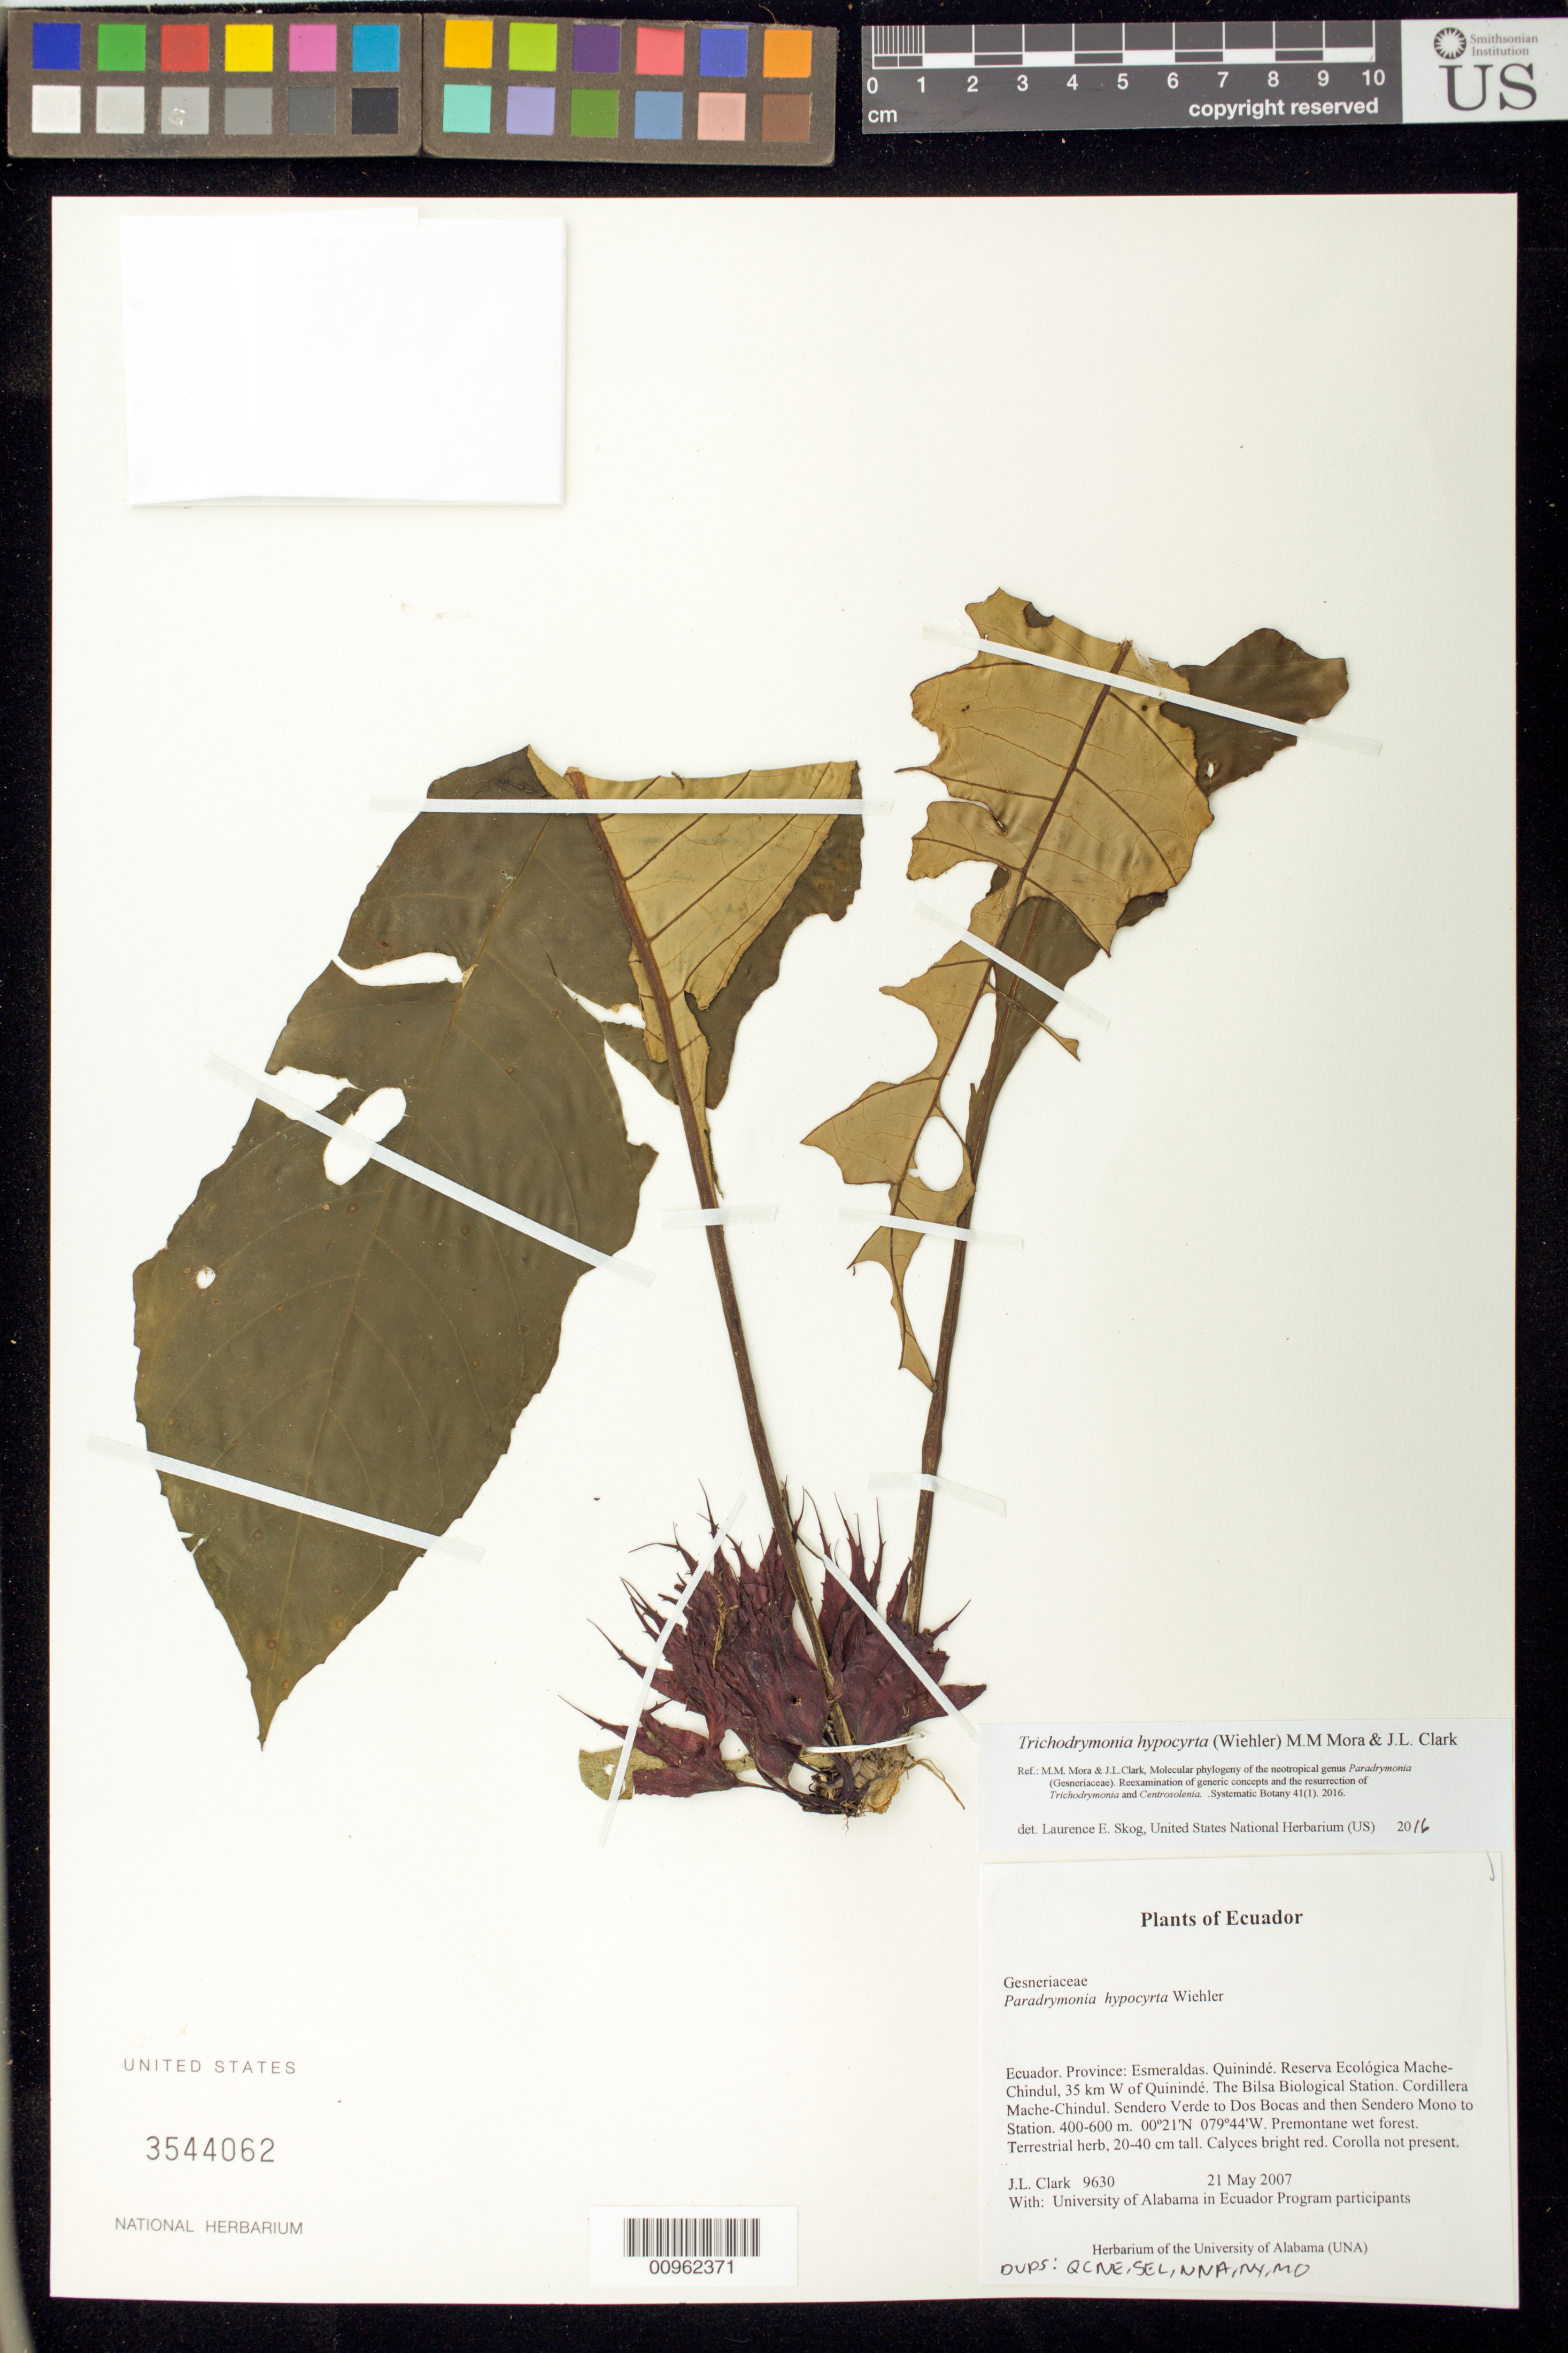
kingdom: Plantae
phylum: Tracheophyta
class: Magnoliopsida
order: Lamiales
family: Gesneriaceae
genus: Trichodrymonia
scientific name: Trichodrymonia hypocyrta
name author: (Wiehler) M.M. Mora & J.L. Clark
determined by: Skog, Laurence E.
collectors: J. L. Clark & University of Alabama in Ecuador Program participants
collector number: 9630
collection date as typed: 21 May 2007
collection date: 2007-05-21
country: Ecuador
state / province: Esmeraldas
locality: Quinindé. Reserva Ecológica Mache-Chindul, 35 km W of Quinindé. The Bilsa Biological Station. Cordillera Mache-Chindul. Sendero Verde to Dos Bocas and then Sendero Mono to Station.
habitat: Premontane wet forest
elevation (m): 400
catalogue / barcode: US 3544062